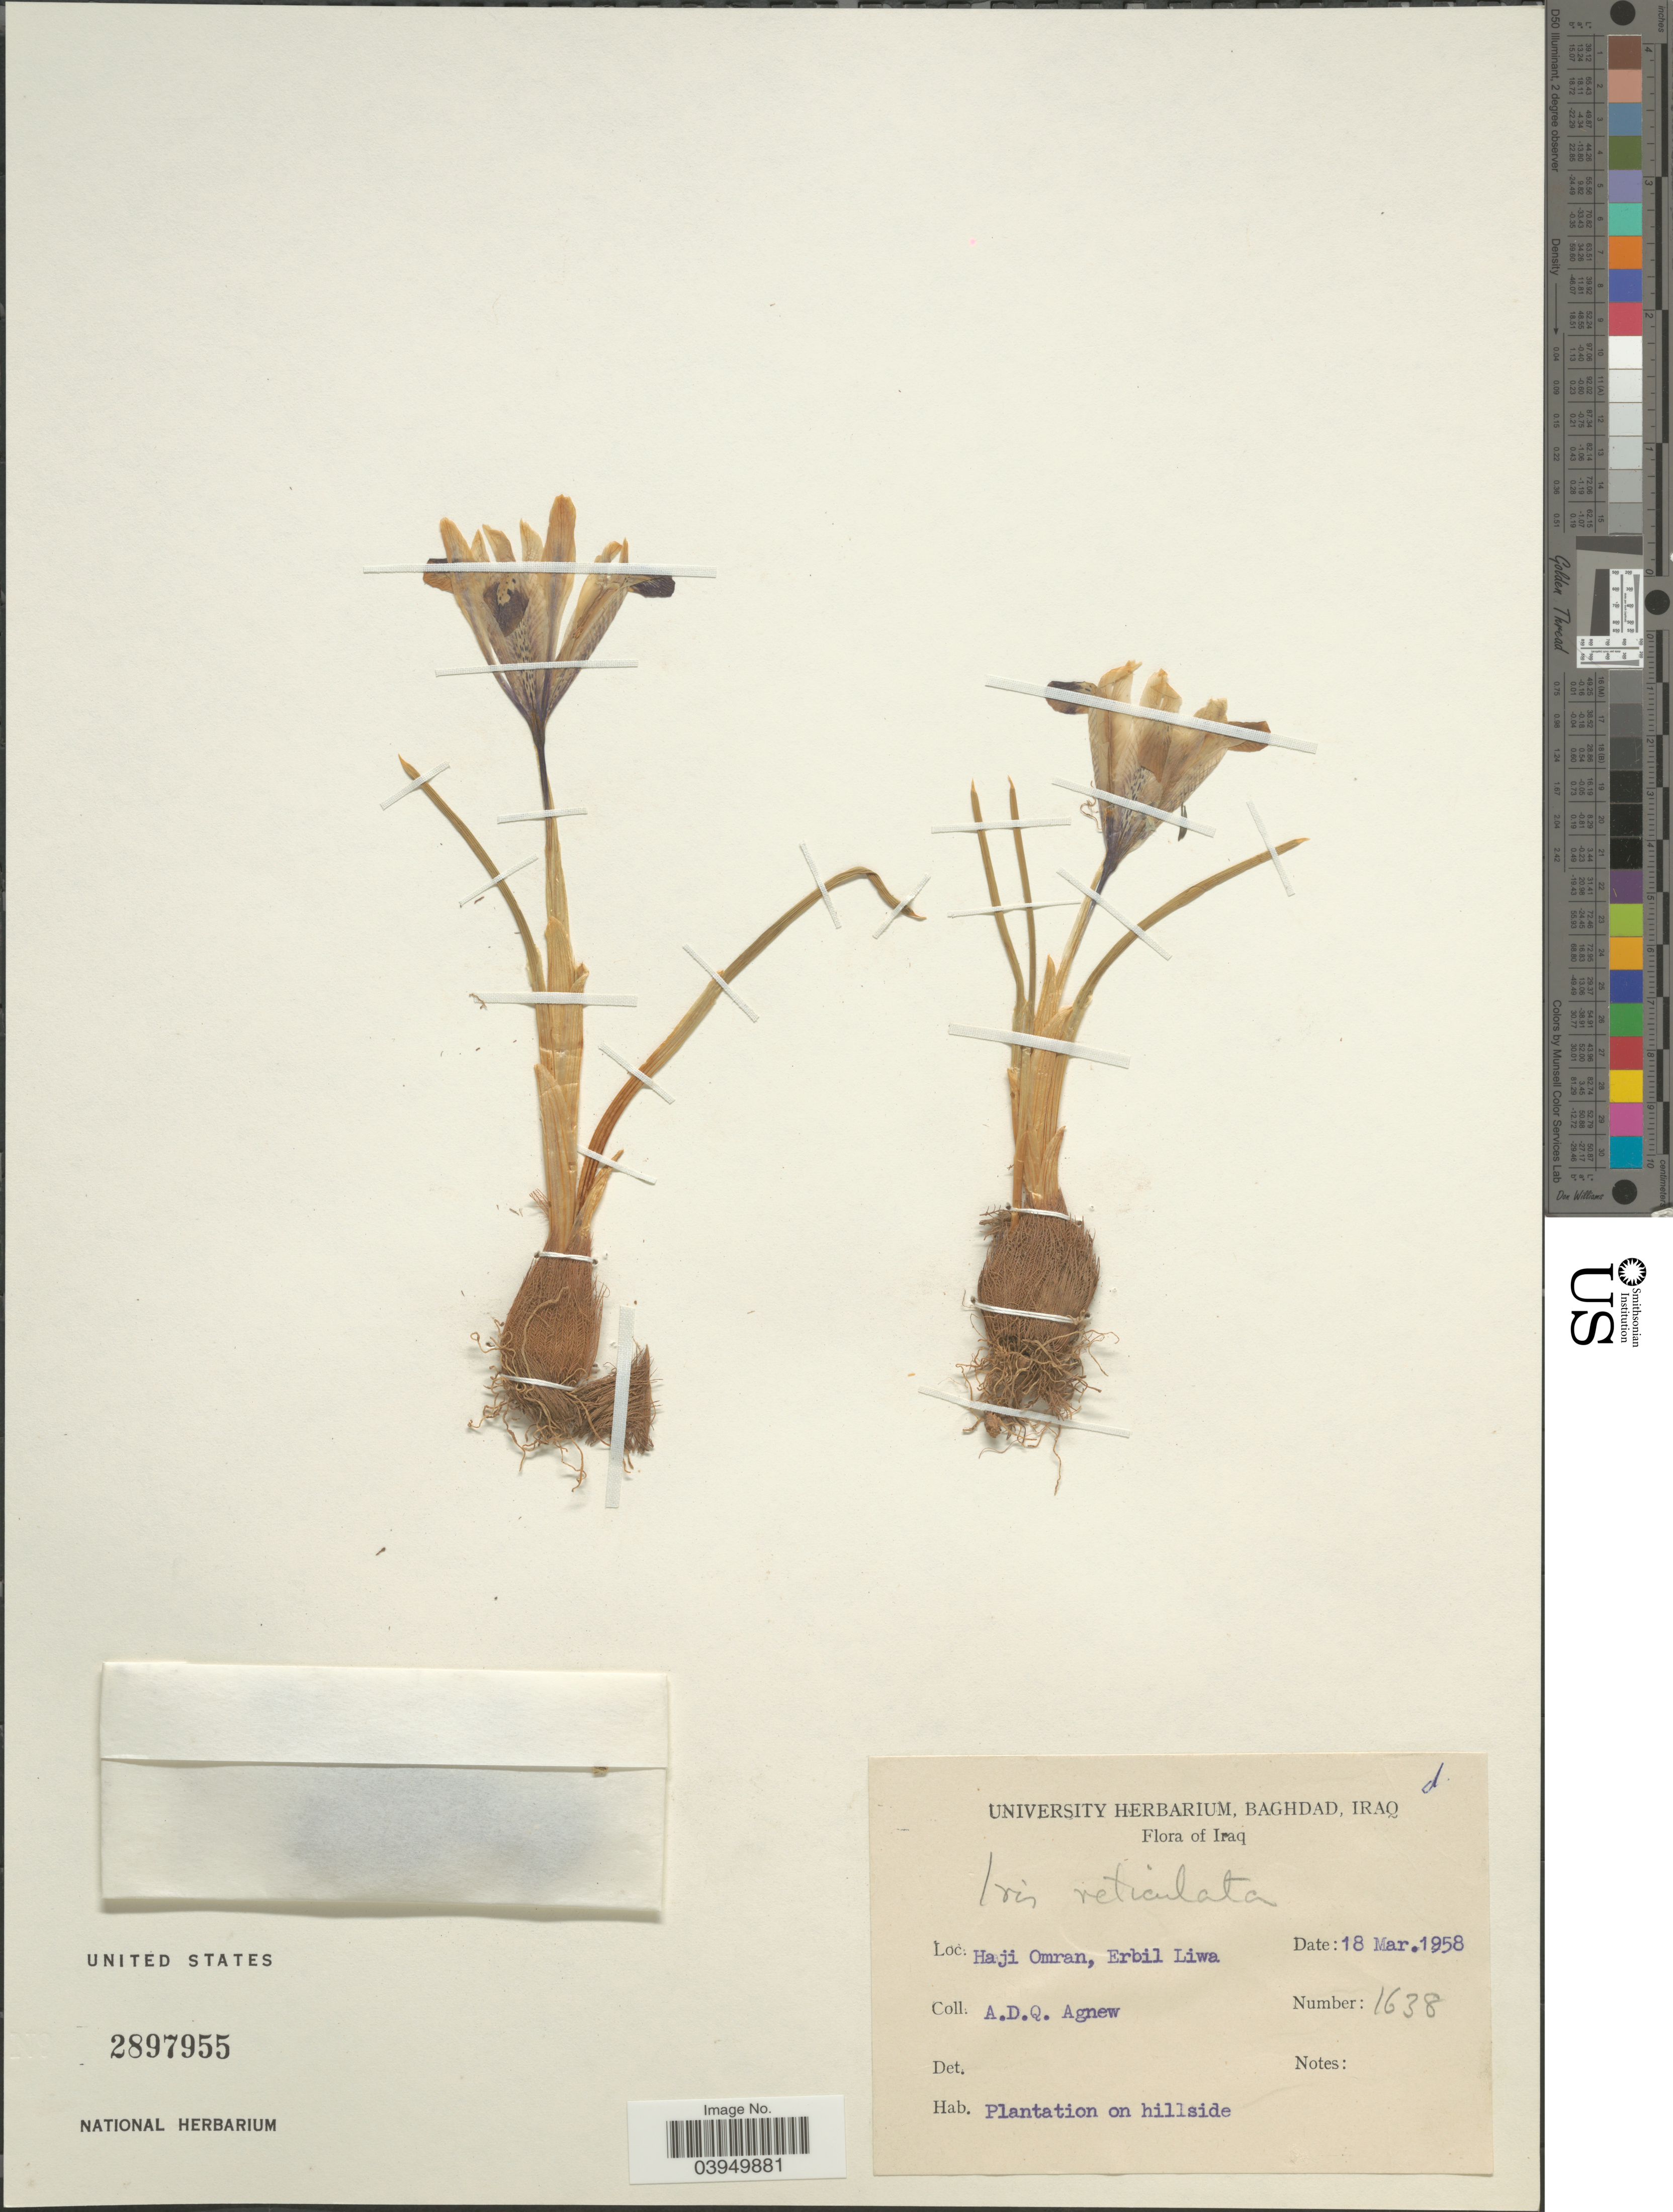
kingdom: Plantae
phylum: Tracheophyta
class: Liliopsida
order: Asparagales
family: Iridaceae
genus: Iris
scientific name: Iris reticulata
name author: M. Bieb.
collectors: A. D. Agnew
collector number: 1638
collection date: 1958-03-18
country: Iraq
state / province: Arbīl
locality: Haji Omran, Erbil Liwa.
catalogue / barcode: US 2897955